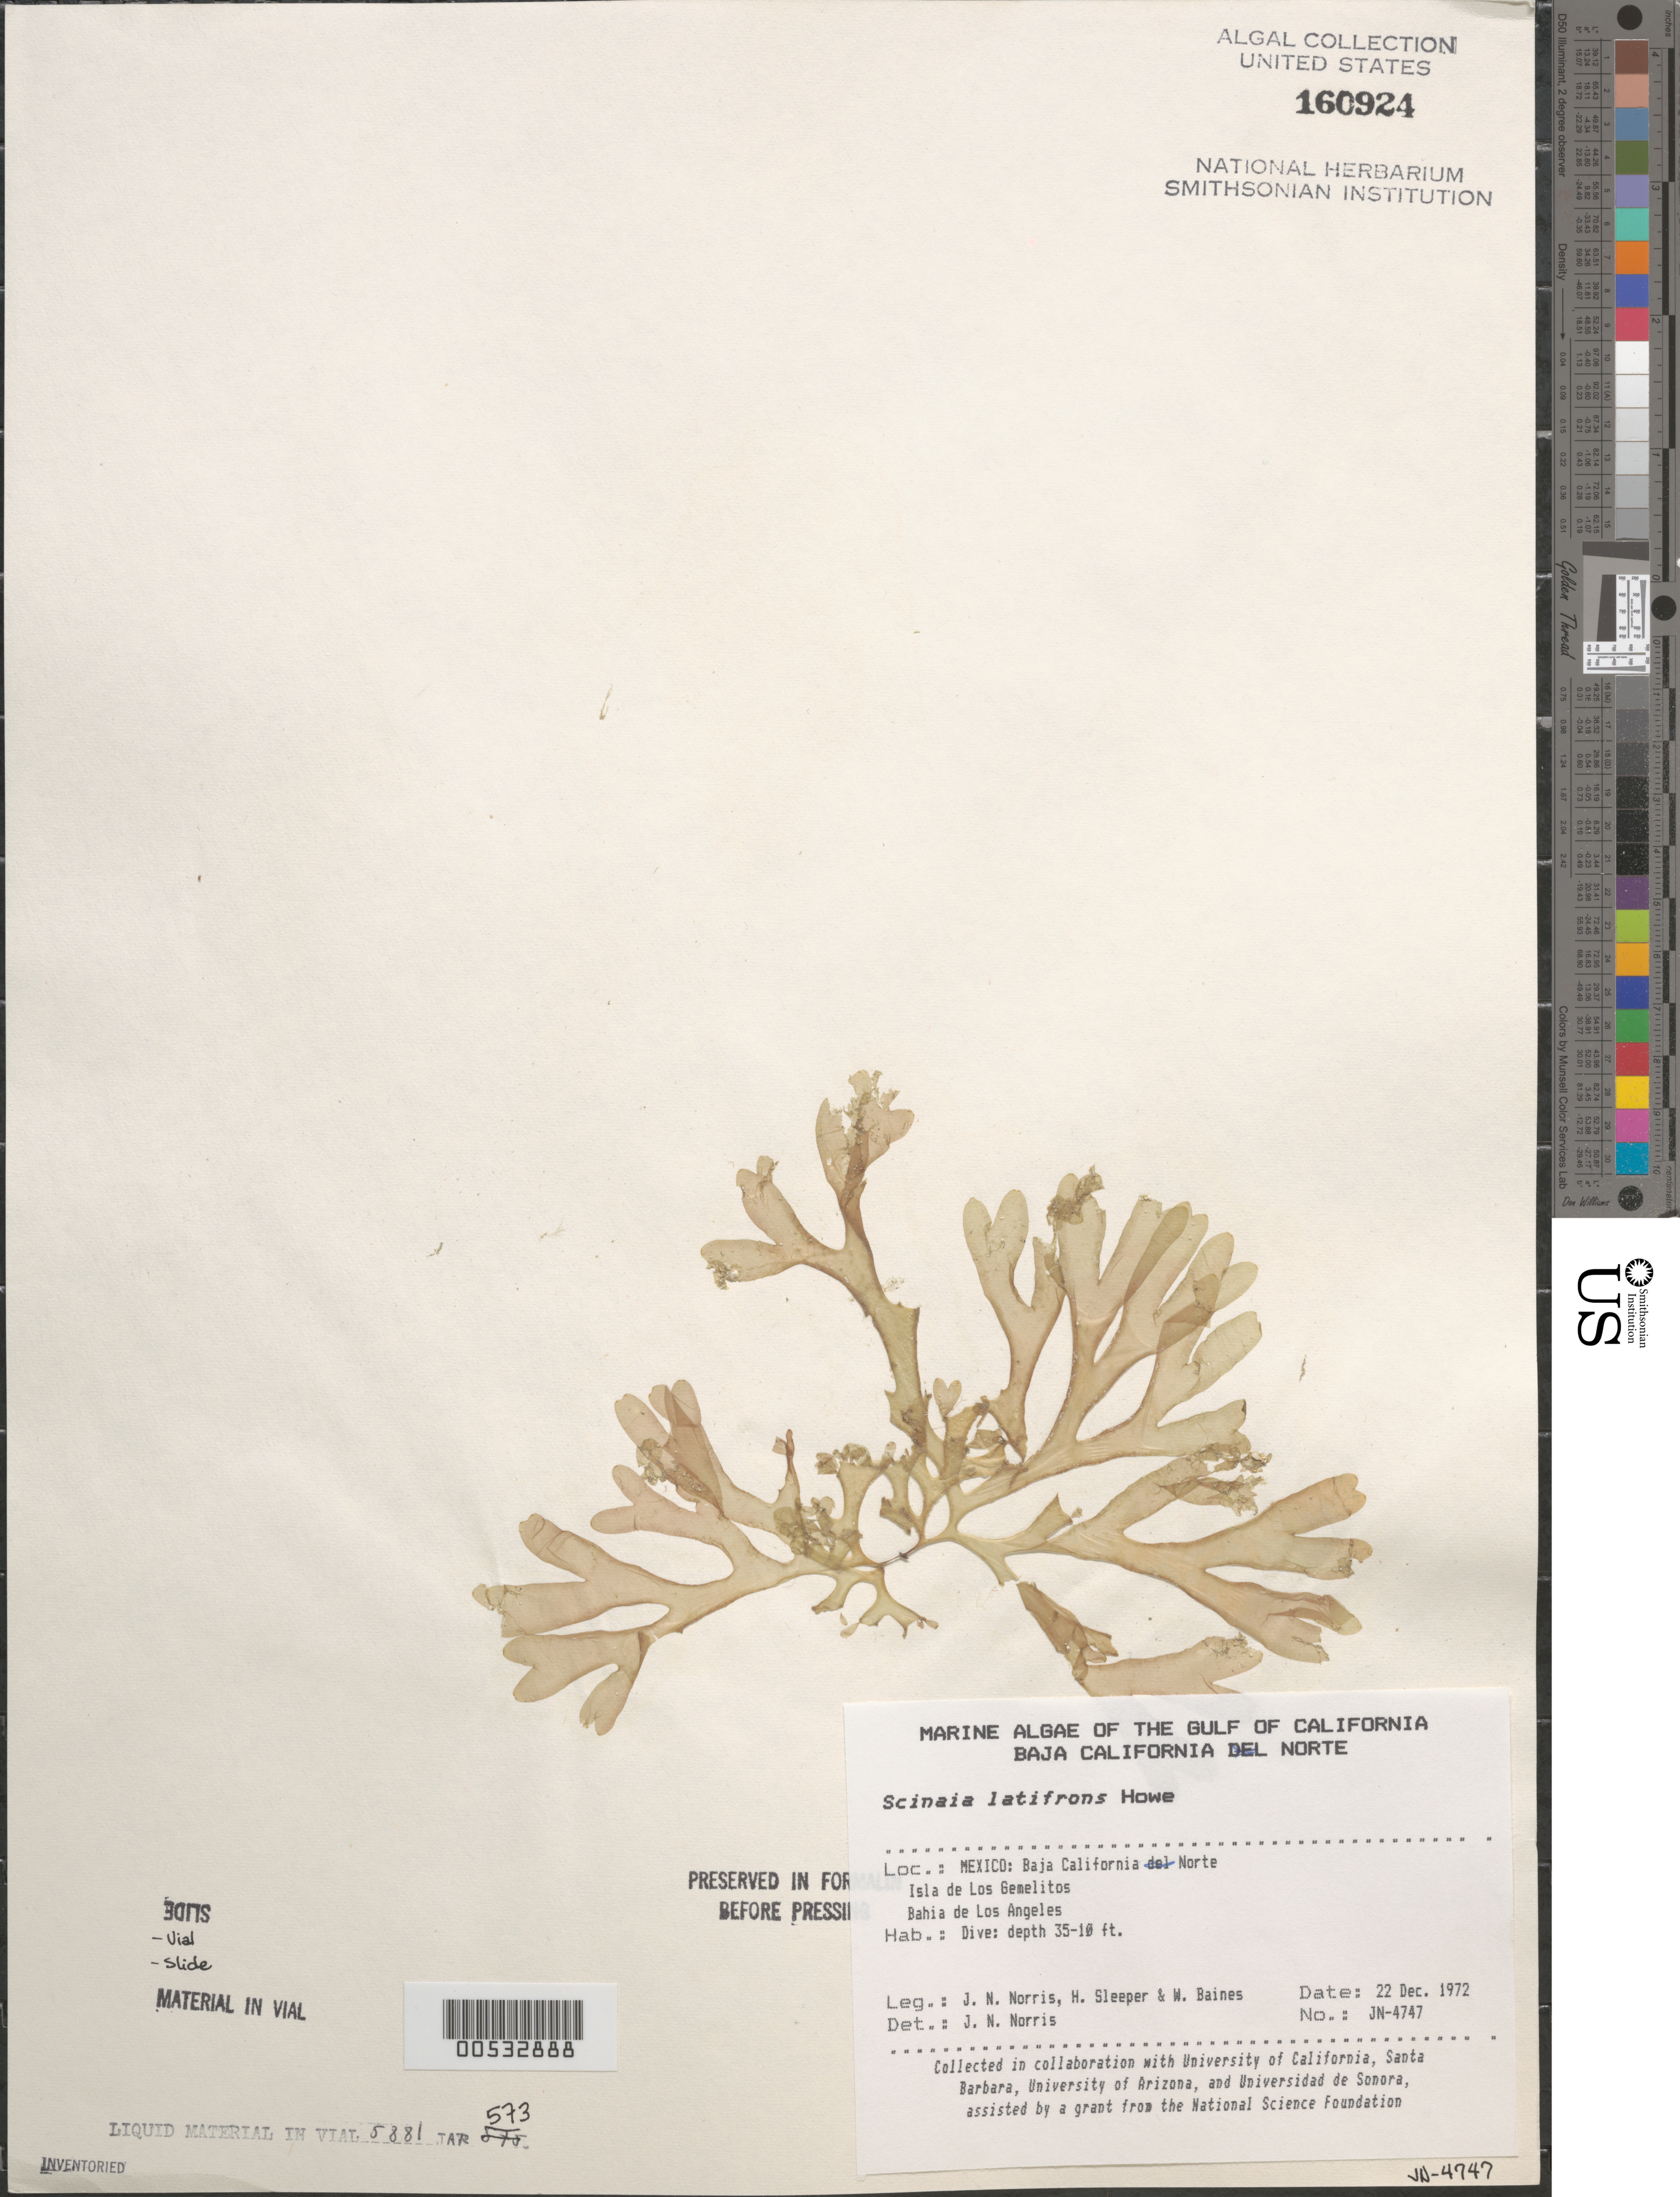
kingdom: Plantae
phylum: Rhodophyta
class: Florideophyceae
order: Nemaliales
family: Scinaiaceae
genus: Scinaia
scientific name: Scinaia latifrons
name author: M. Howe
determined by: Norris, James N.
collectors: J. N. Norris, H. Sleeper & W. Baines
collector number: JN-4747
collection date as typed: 22 Dec 1972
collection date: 1972-12-22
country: Mexico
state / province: Baja California Norte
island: Islas Los Gemelitos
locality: Bahia de los Angeles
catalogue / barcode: US 160924